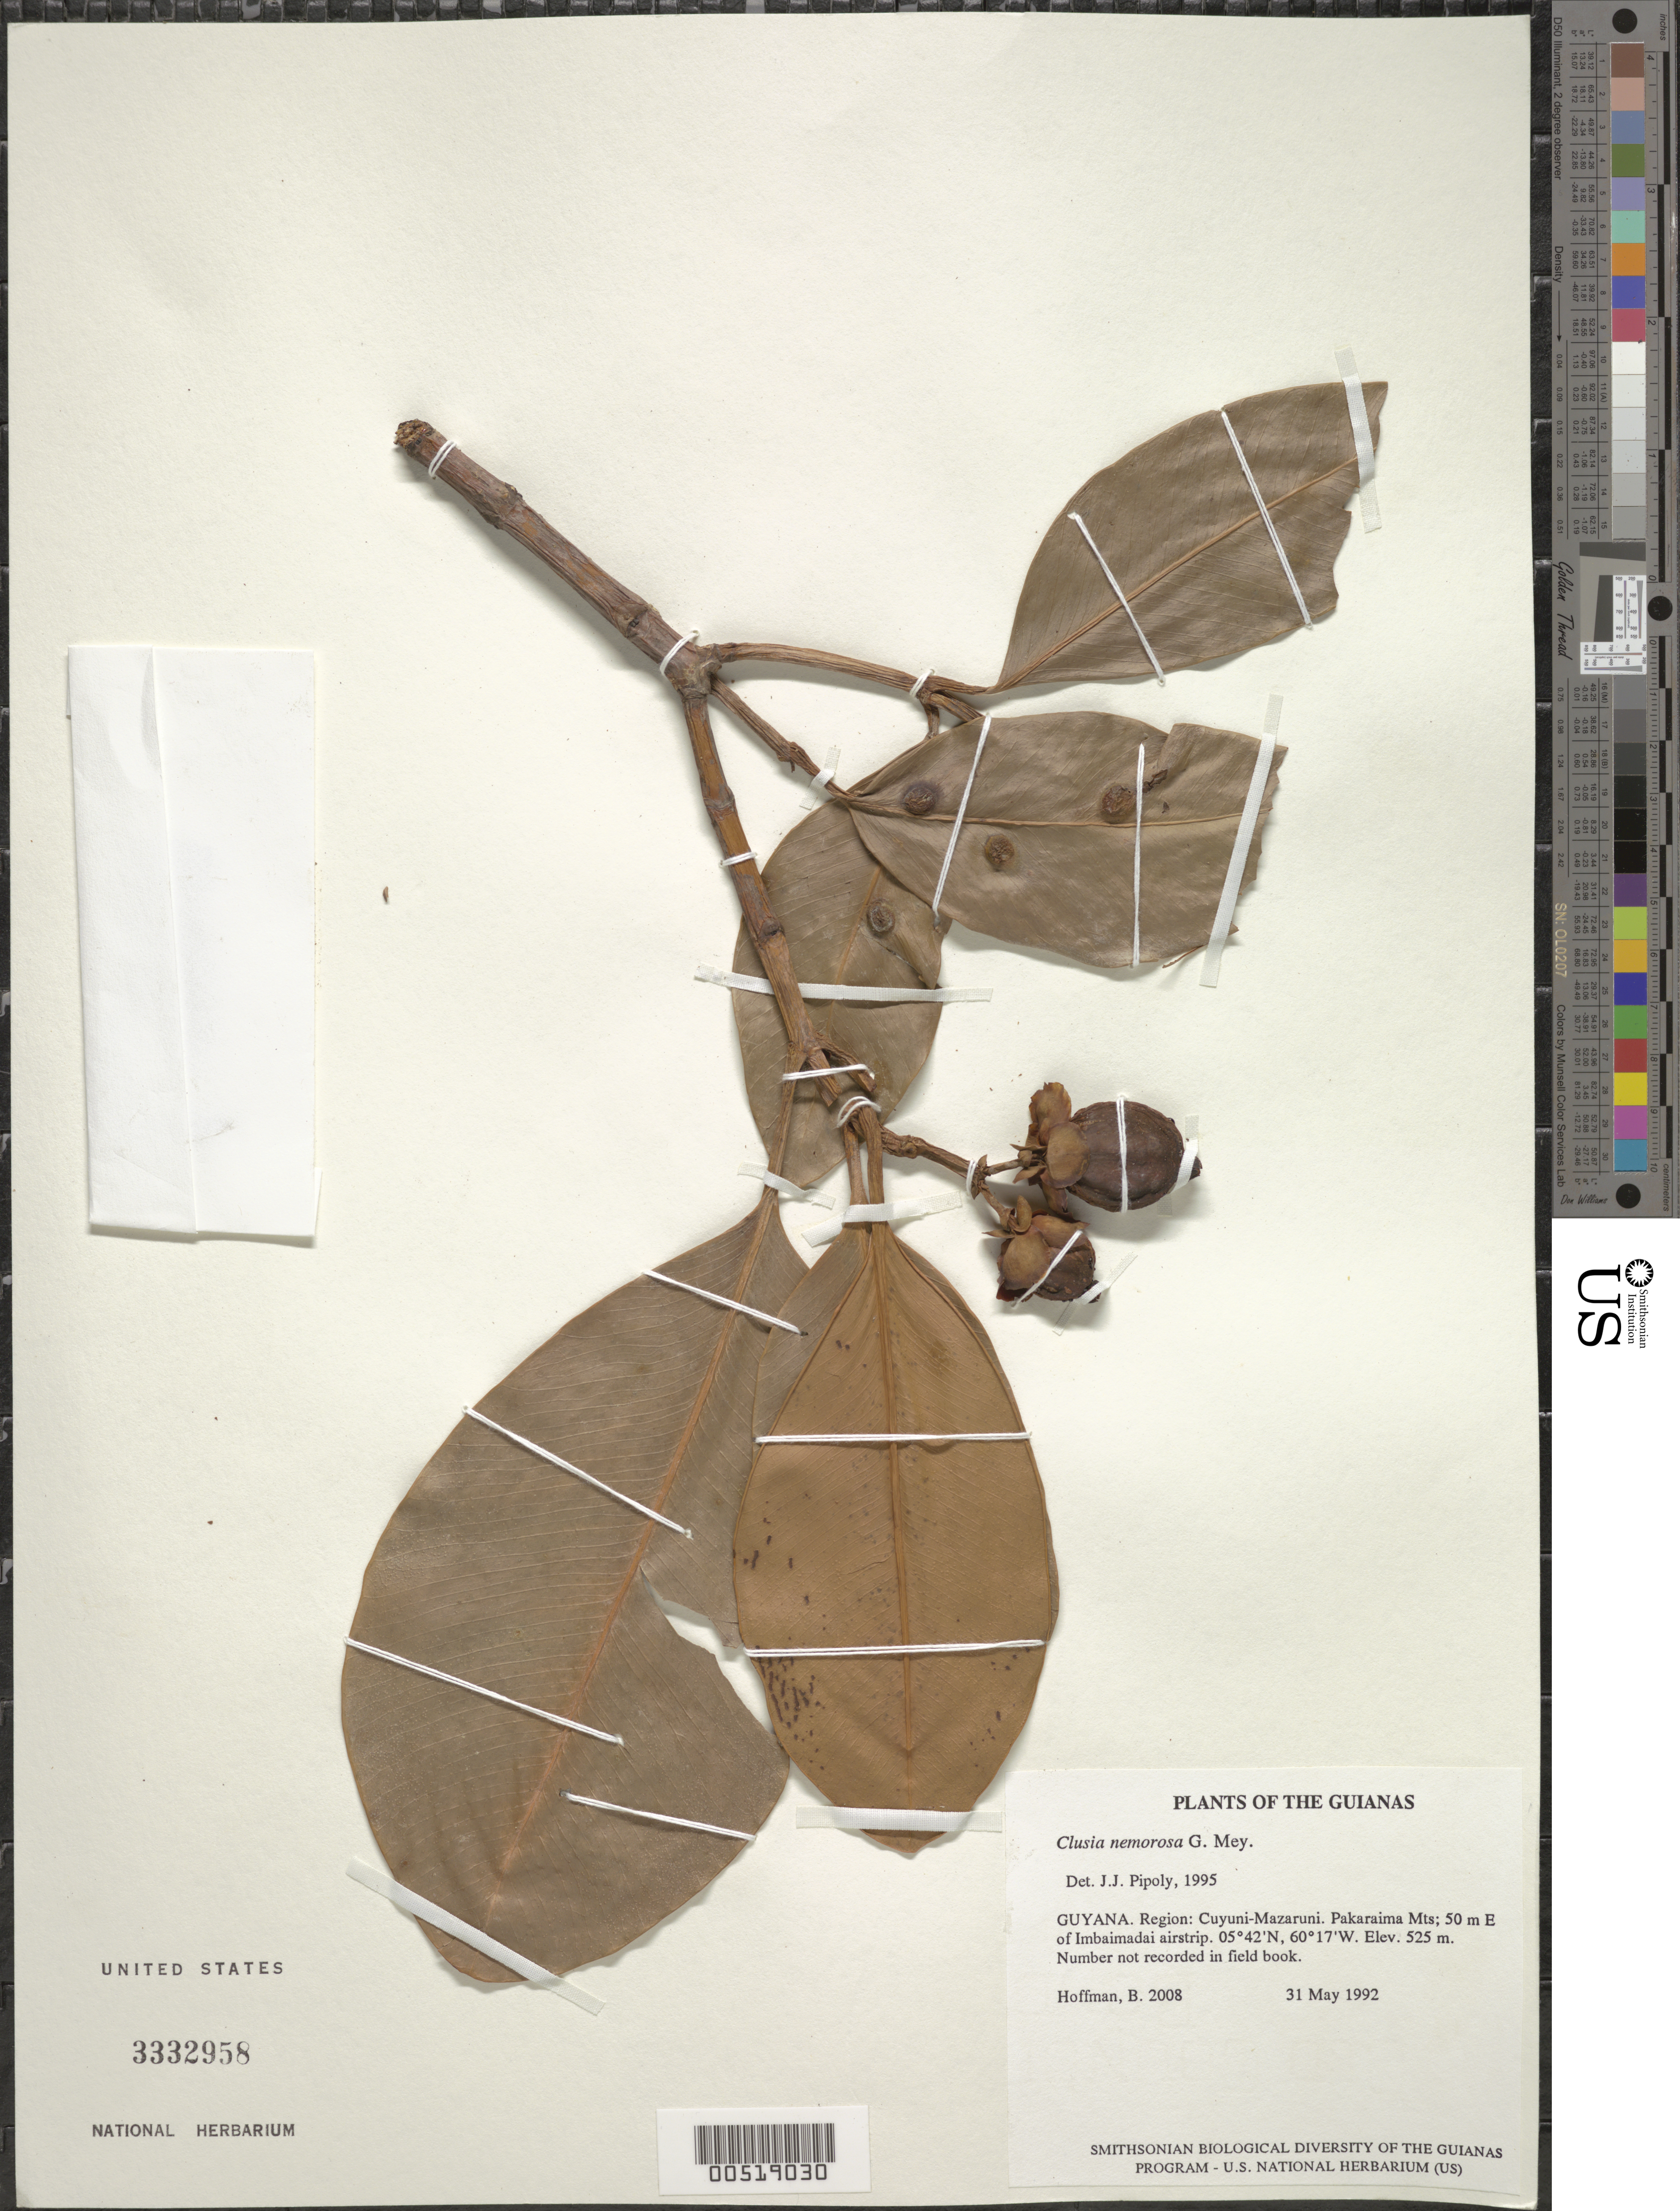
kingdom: Plantae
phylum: Tracheophyta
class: Magnoliopsida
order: Malpighiales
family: Clusiaceae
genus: Clusia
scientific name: Clusia nemorosa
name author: G. Mey.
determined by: Pipoly, J. J., III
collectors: B. Hoffman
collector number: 2008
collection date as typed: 31 May 1992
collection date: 1992-05-31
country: Guyana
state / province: Cuyuni-Mazaruni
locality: Pakaraima Mts; 50 m E of Imbaimadai airstrip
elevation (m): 525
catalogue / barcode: US 3332958